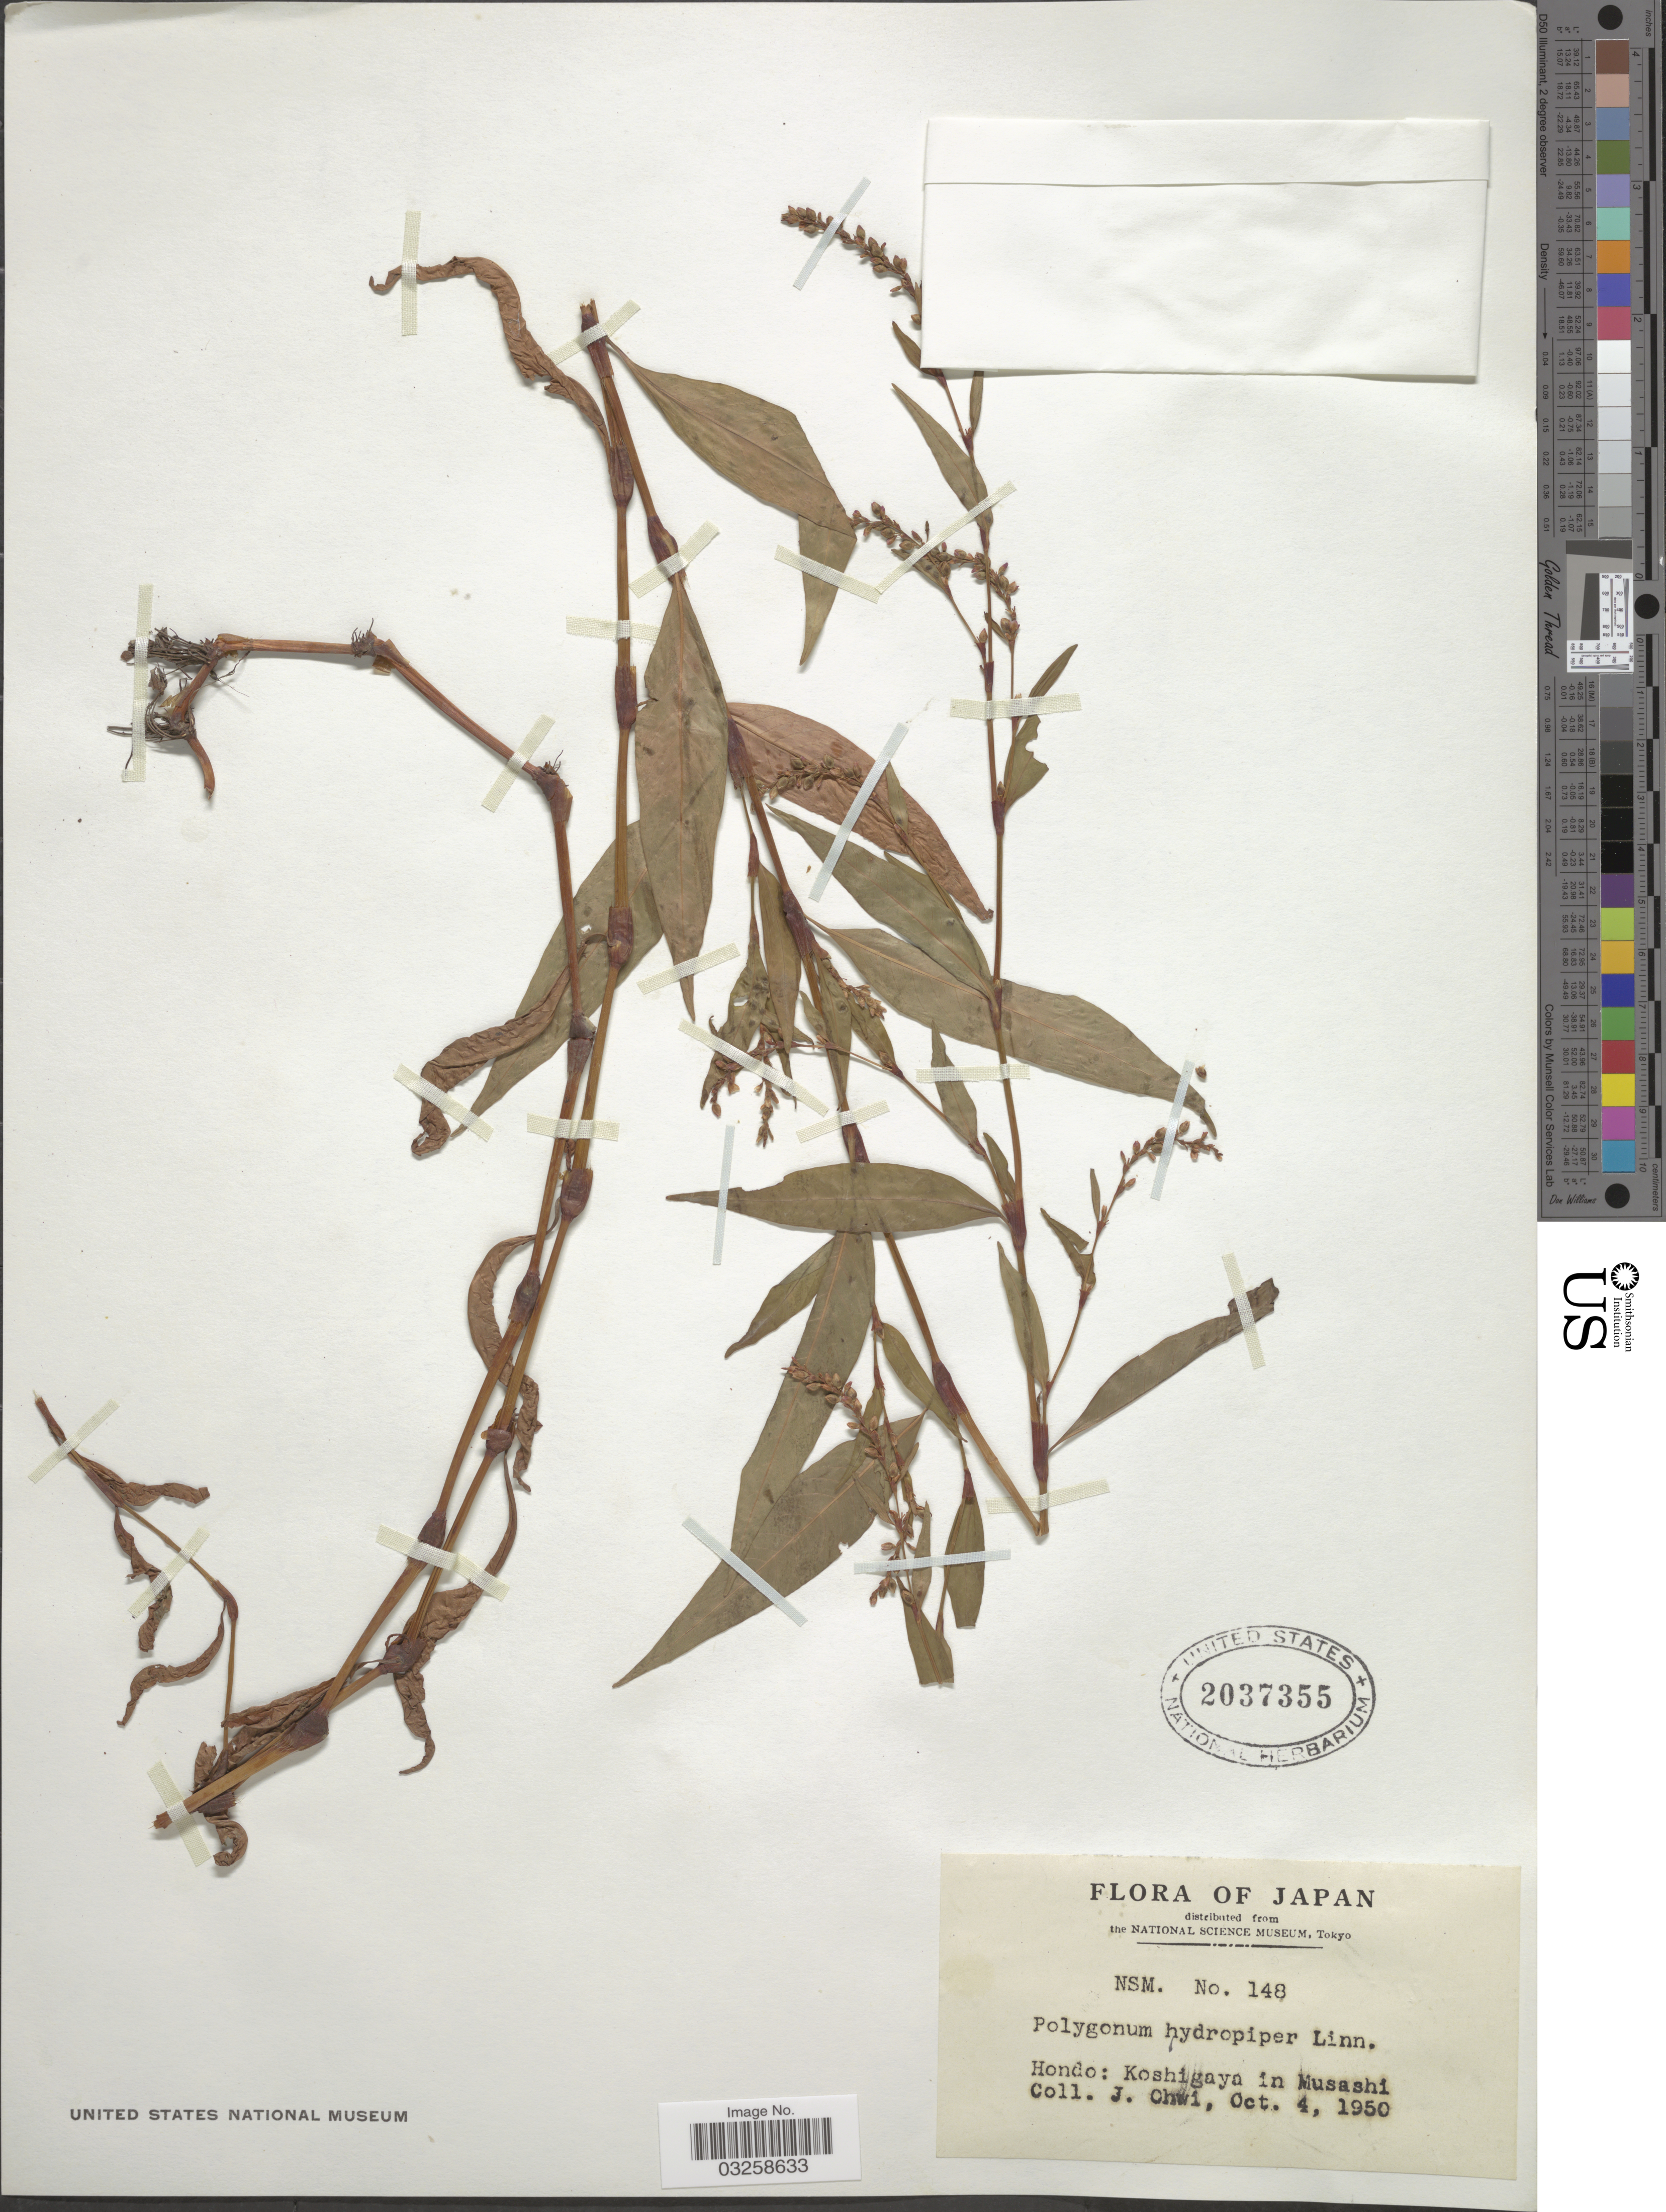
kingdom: Plantae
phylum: Tracheophyta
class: Magnoliopsida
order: Caryophyllales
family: Polygonaceae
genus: Polygonum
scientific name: Polygonum hydropiper var. hydropiper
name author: L.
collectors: J. Ohwi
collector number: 148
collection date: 1950-10-04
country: Japan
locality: Hondo: Koshigaya in Musashi.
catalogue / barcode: US 2037355